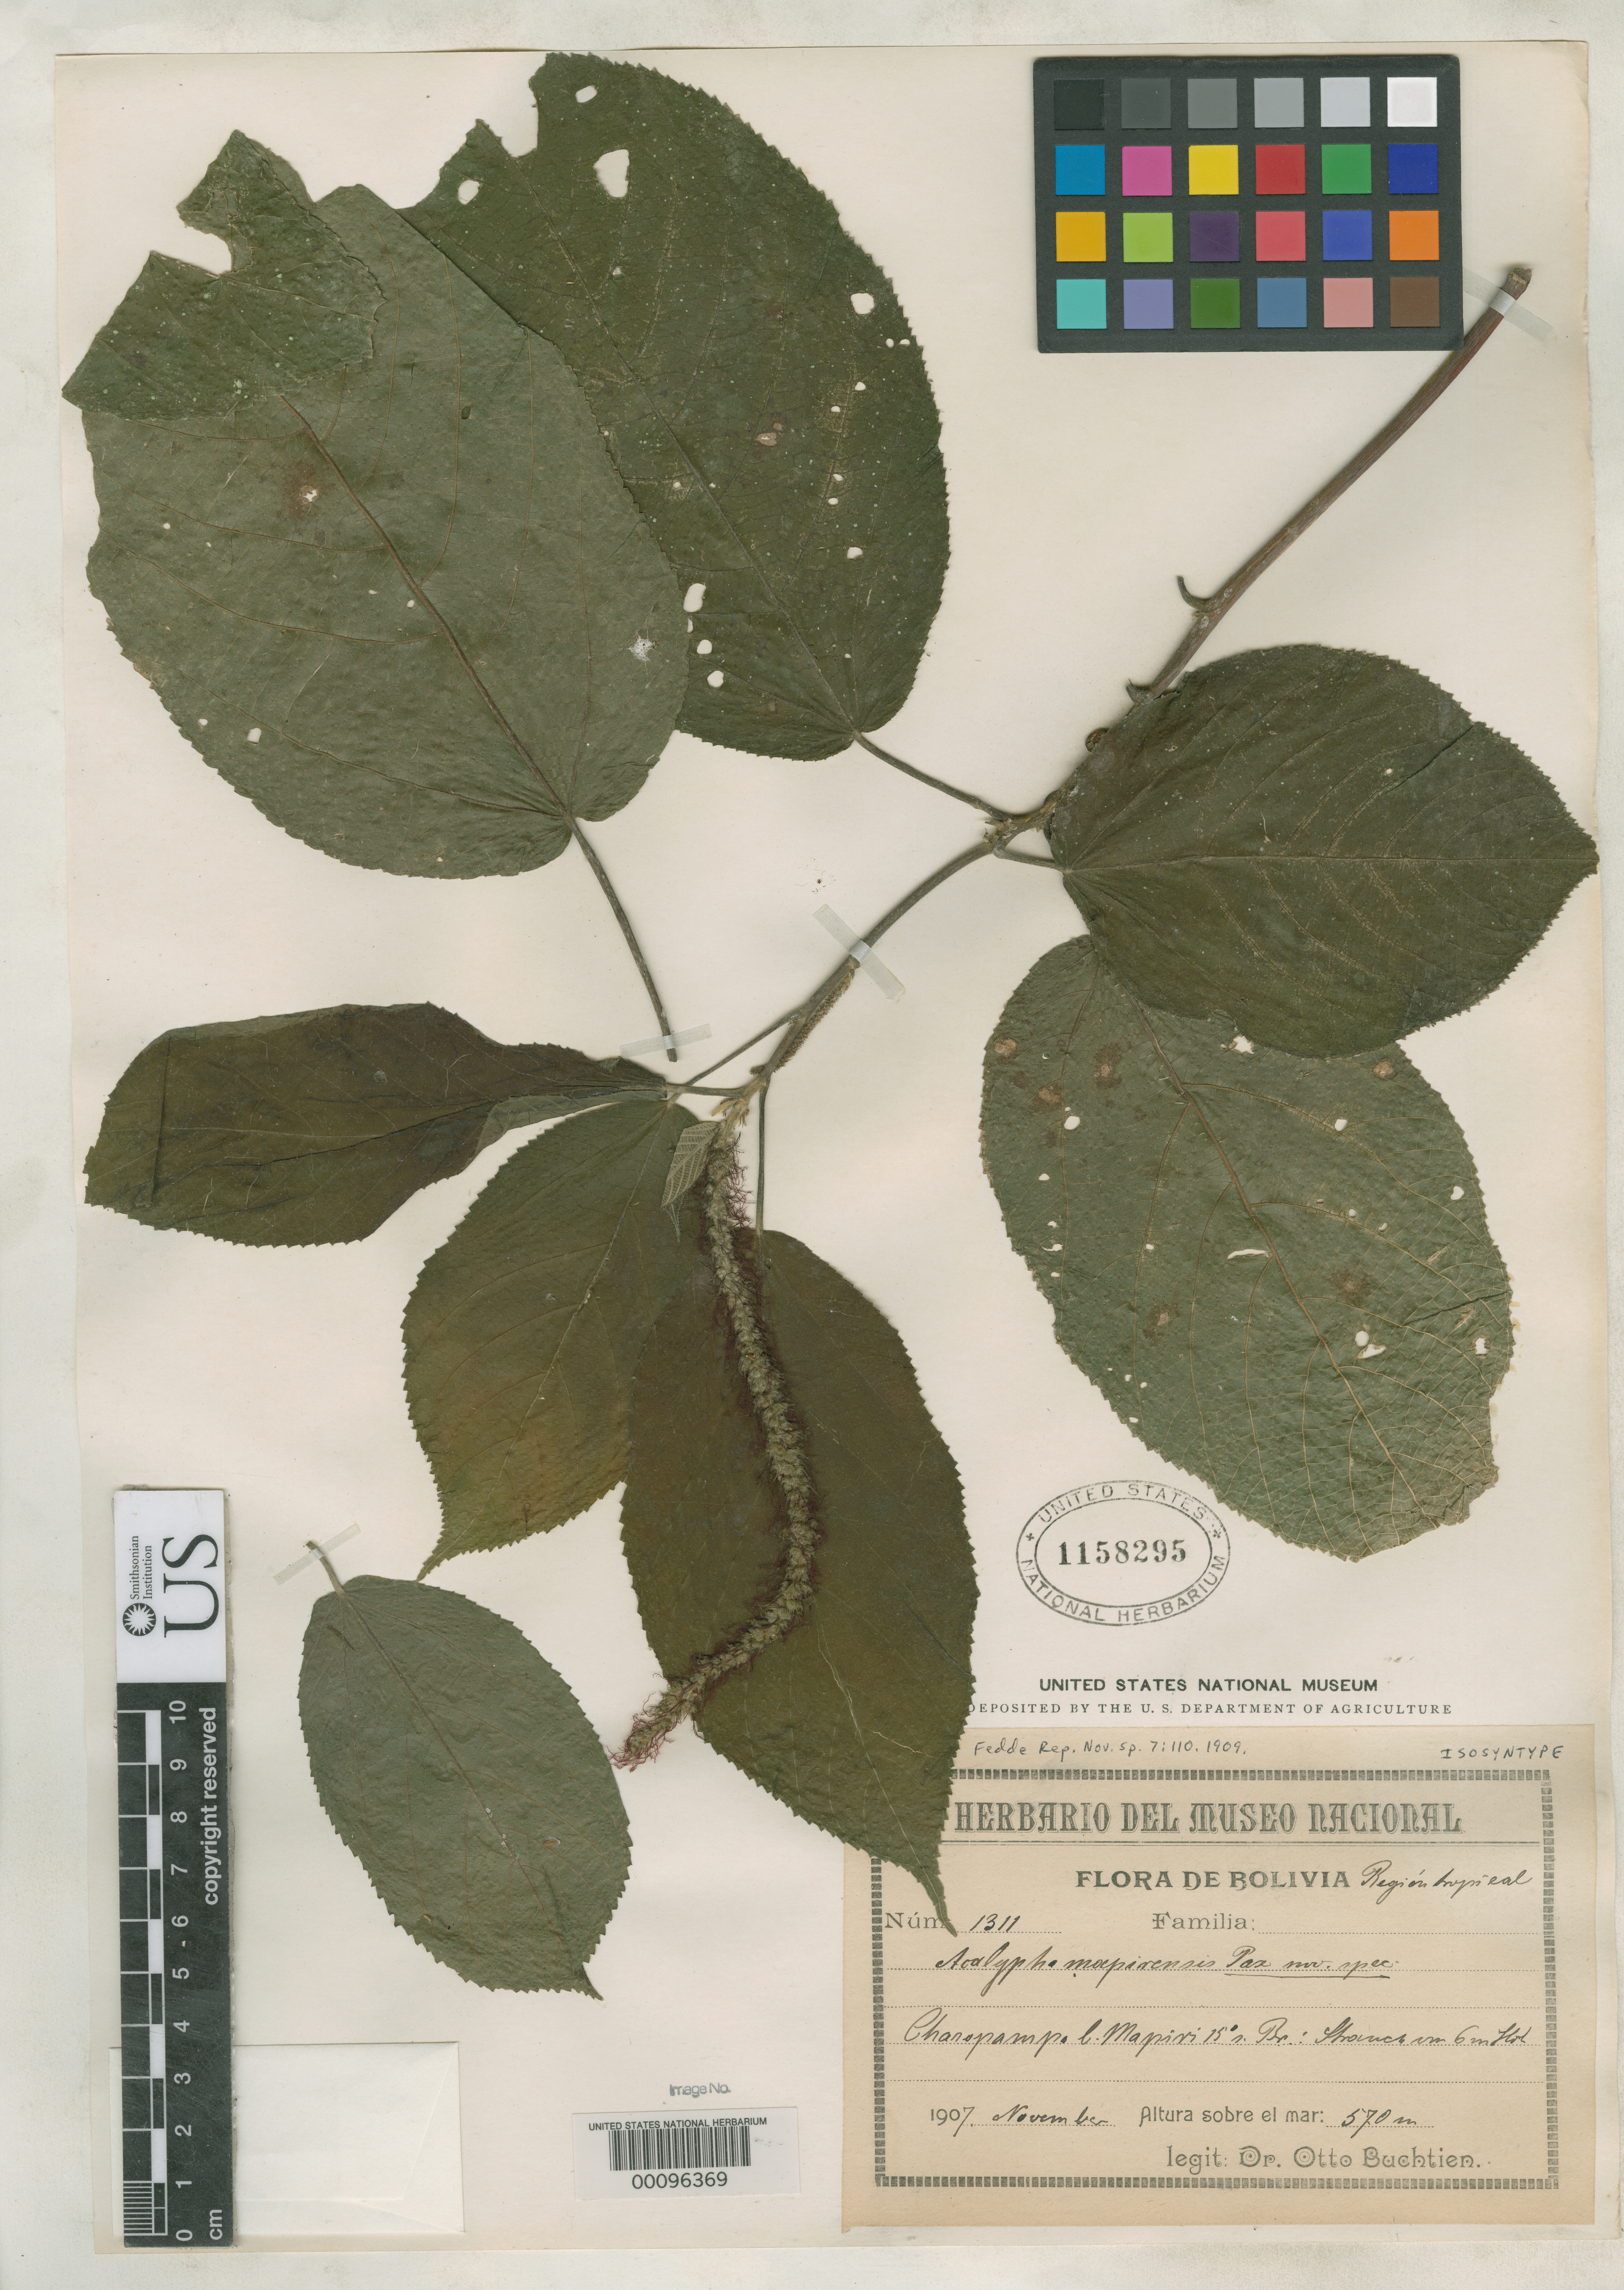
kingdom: Plantae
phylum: Tracheophyta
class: Magnoliopsida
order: Malpighiales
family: Euphorbiaceae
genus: Acalypha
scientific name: Acalypha mapirensis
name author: Pax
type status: Isosyntype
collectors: O. Buchtien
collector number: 1311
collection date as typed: Nov 1907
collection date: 1907-11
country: Bolivia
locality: Charopampa, near Papiri.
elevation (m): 570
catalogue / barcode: US 1158295